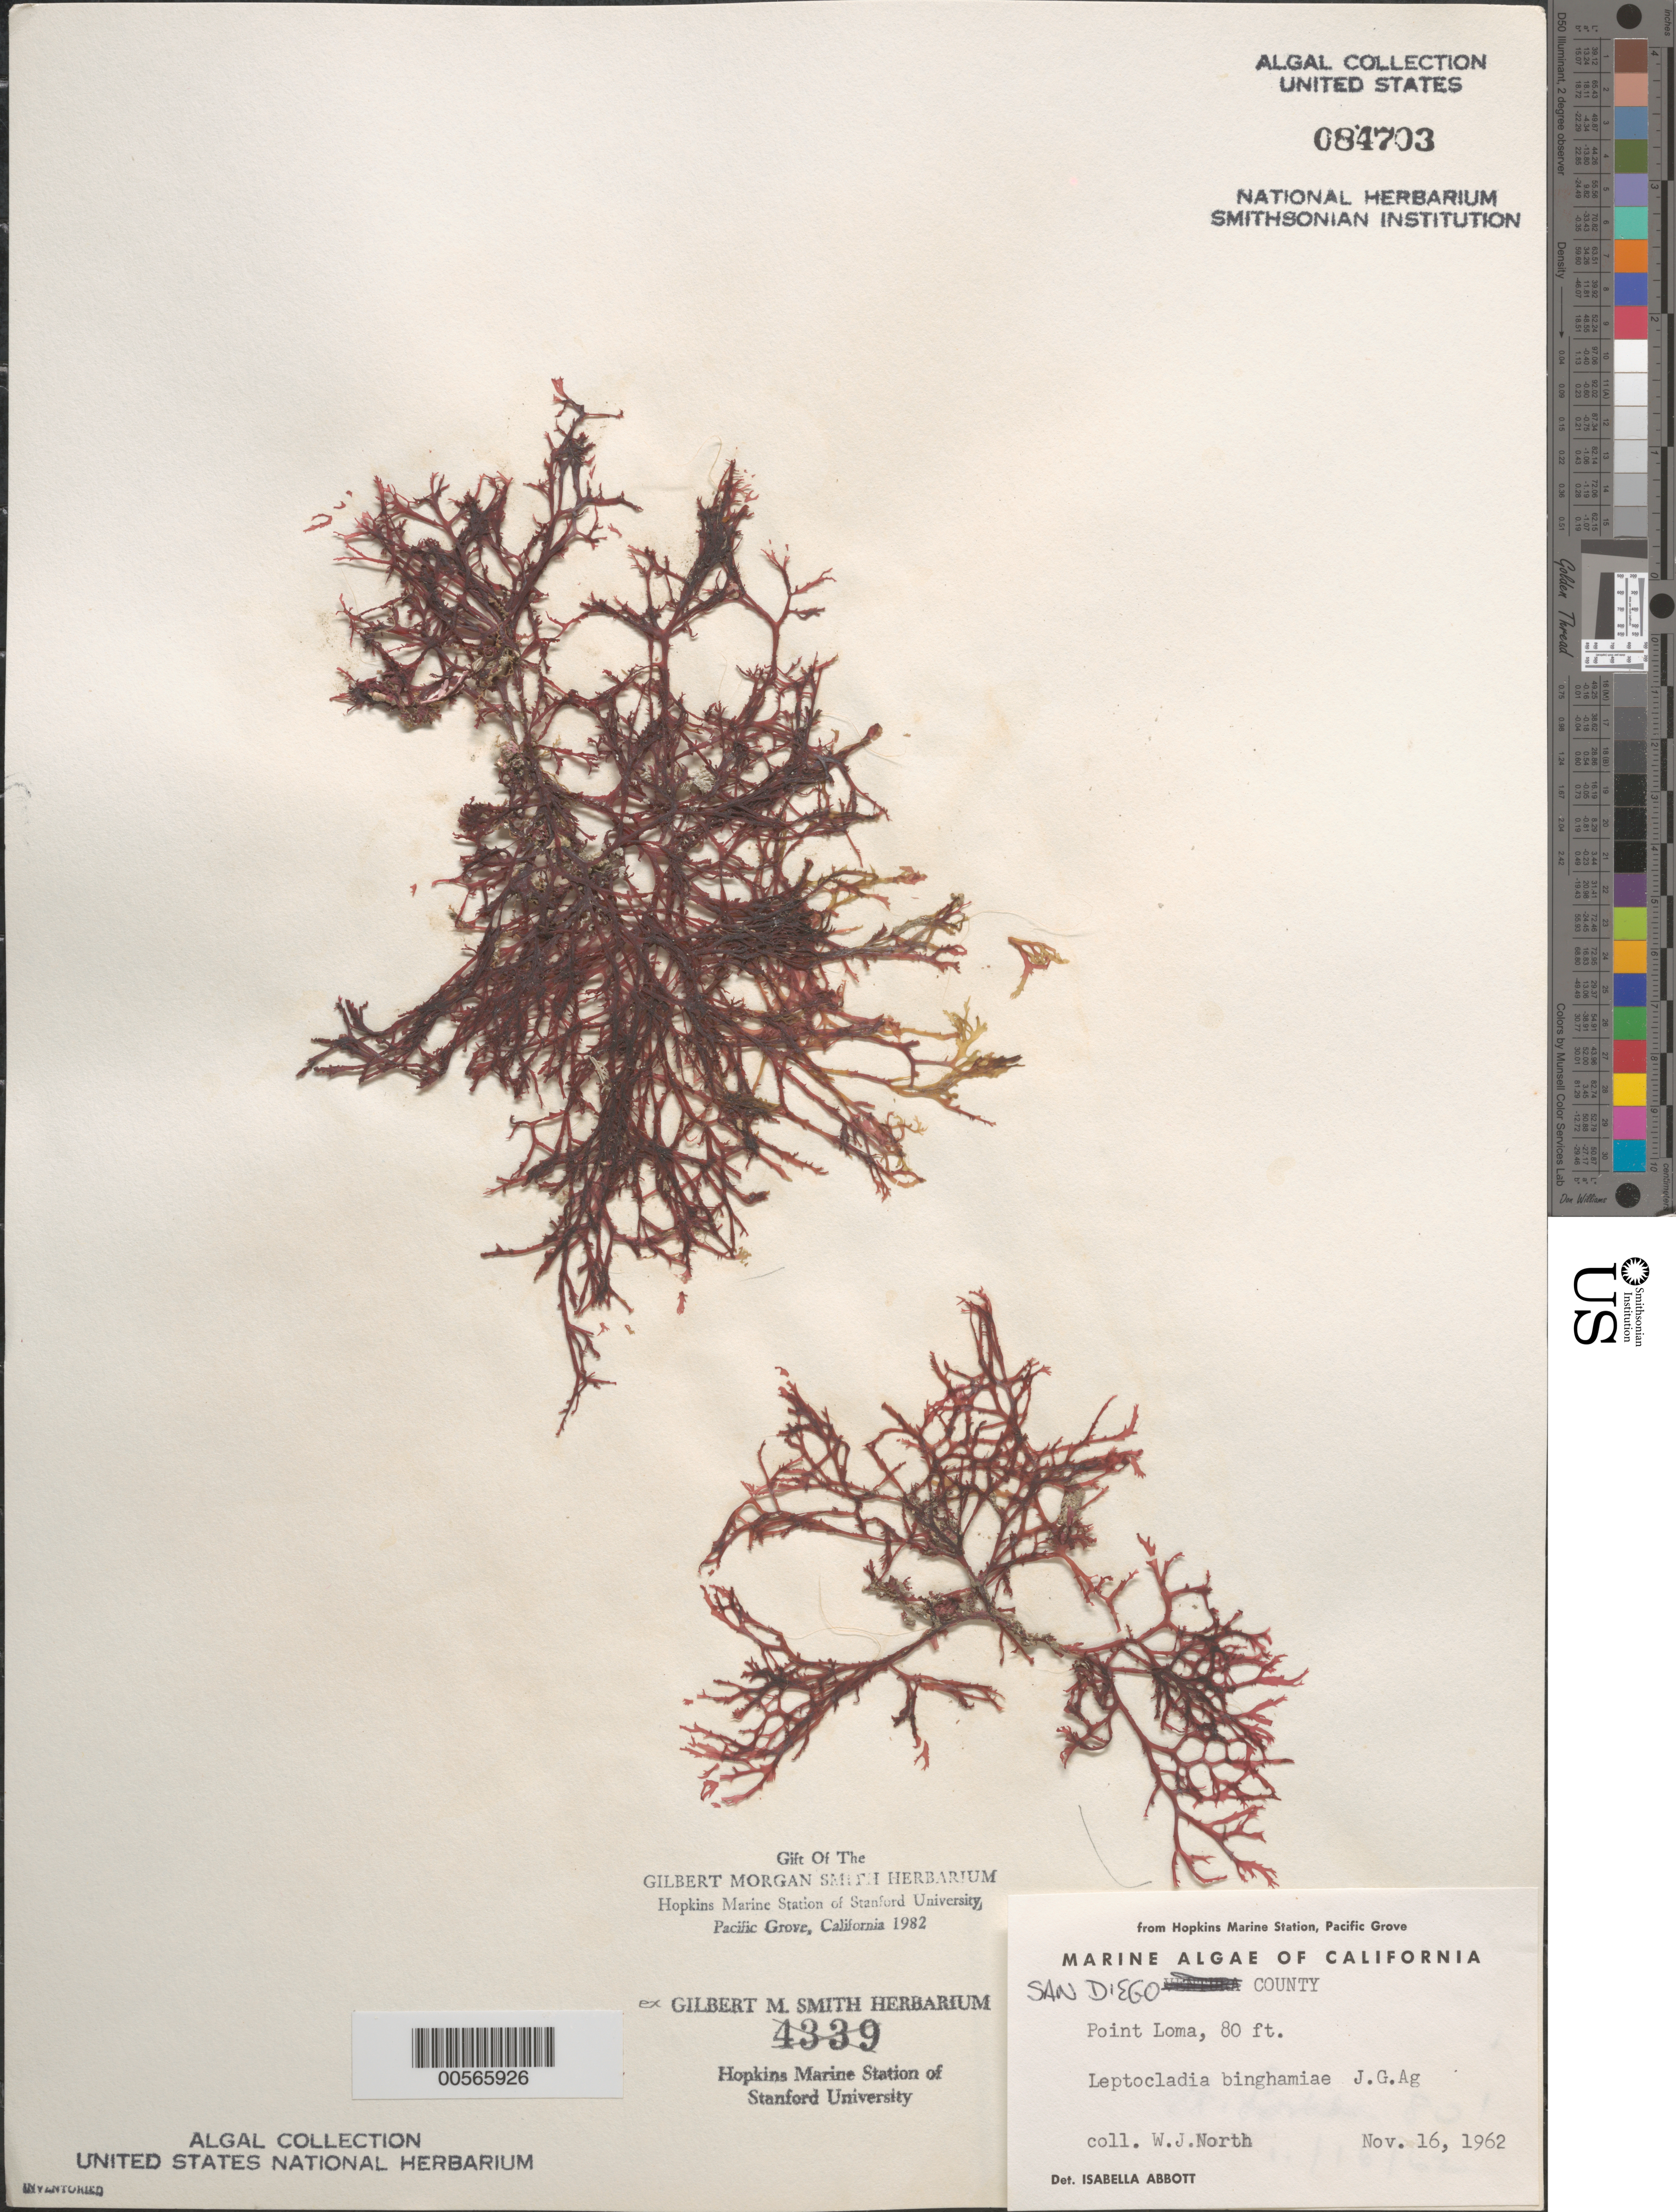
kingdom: Plantae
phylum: Rhodophyta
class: Florideophyceae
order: Gigartinales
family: Dumontiaceae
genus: Leptocladia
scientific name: Leptocladia binghamiae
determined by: Abbott, Isabella A.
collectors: W. North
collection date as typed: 16 Nov 1962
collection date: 1962-11-16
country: United States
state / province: California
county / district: San Diego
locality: Point Loma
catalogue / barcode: US 84703